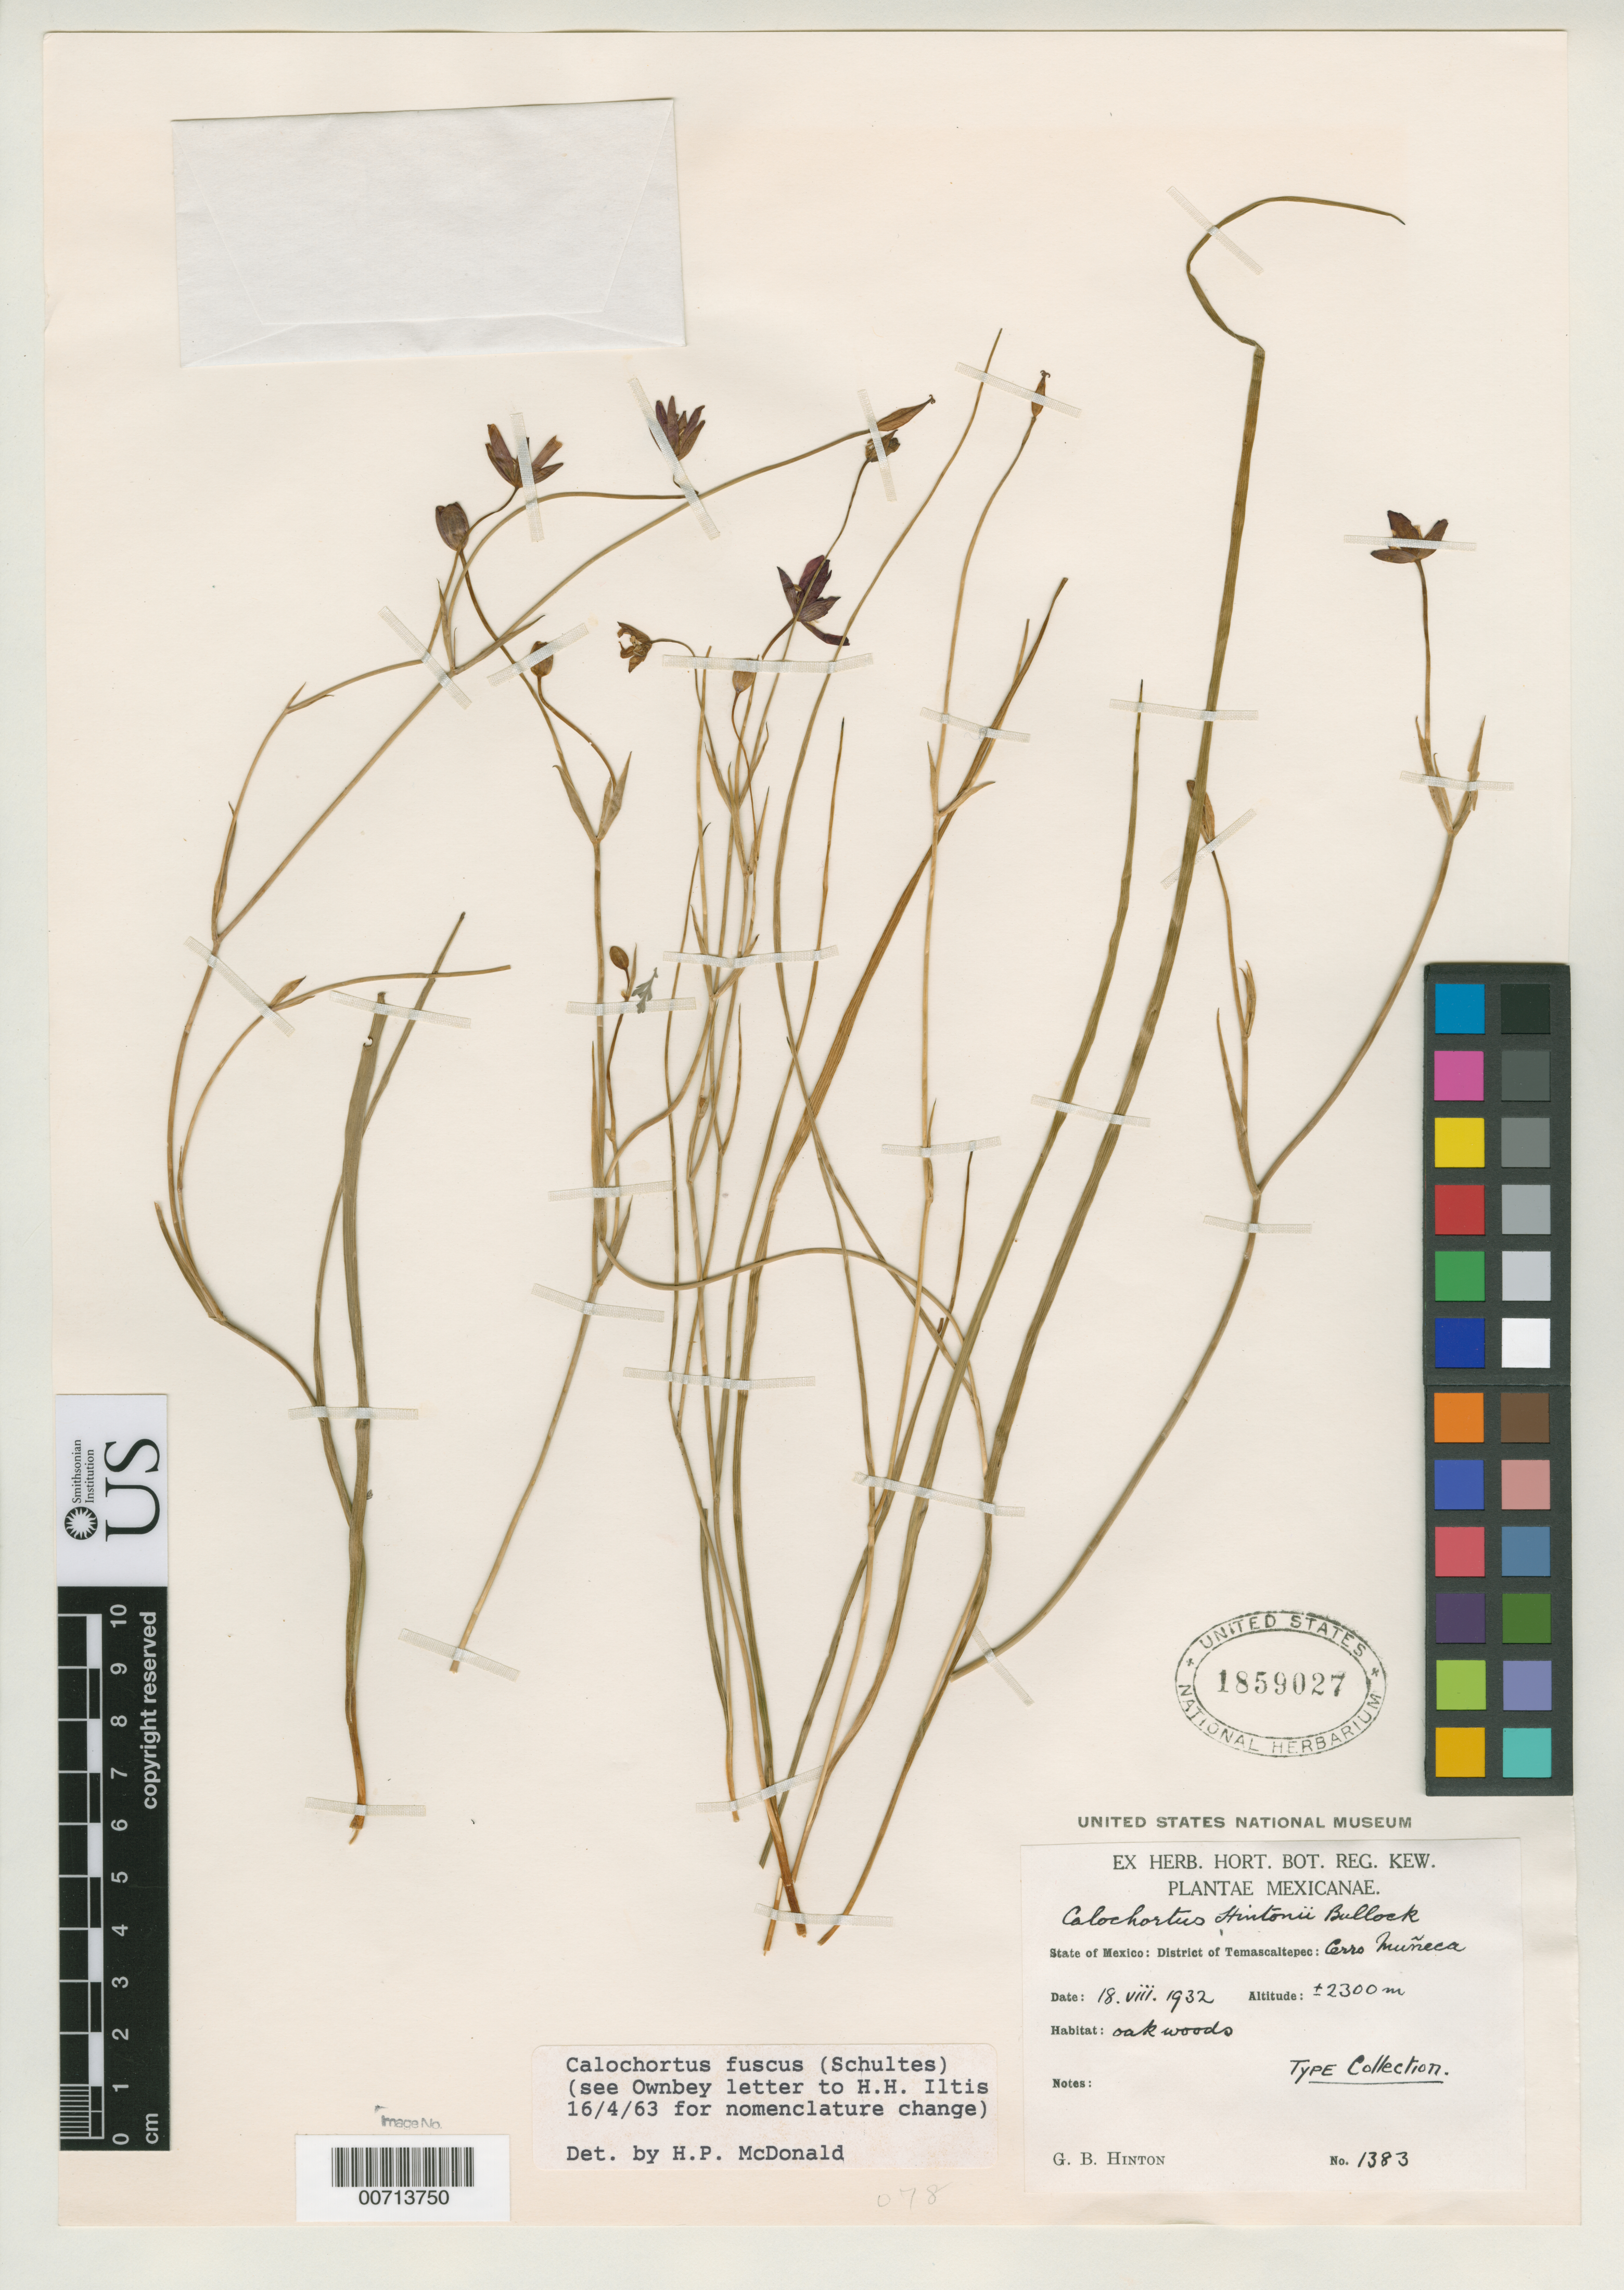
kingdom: Plantae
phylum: Tracheophyta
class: Liliopsida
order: Liliales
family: Liliaceae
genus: Calochortus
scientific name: Calochortus hintonii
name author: Bullock ex Ownbey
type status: Isotype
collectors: G. B. Hinton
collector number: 1383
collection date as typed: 18 Aug 1932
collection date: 1932-08-18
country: Mexico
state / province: México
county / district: Temascaltepec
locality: State of Mexico: District of Temascaltepec: Cerro Muñeca.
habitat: Oak woods.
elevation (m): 2300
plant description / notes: As "Hintoni". Annotated as Calochortus fuscus (Schultes) by H.P. McDonald.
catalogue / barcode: US 1859027